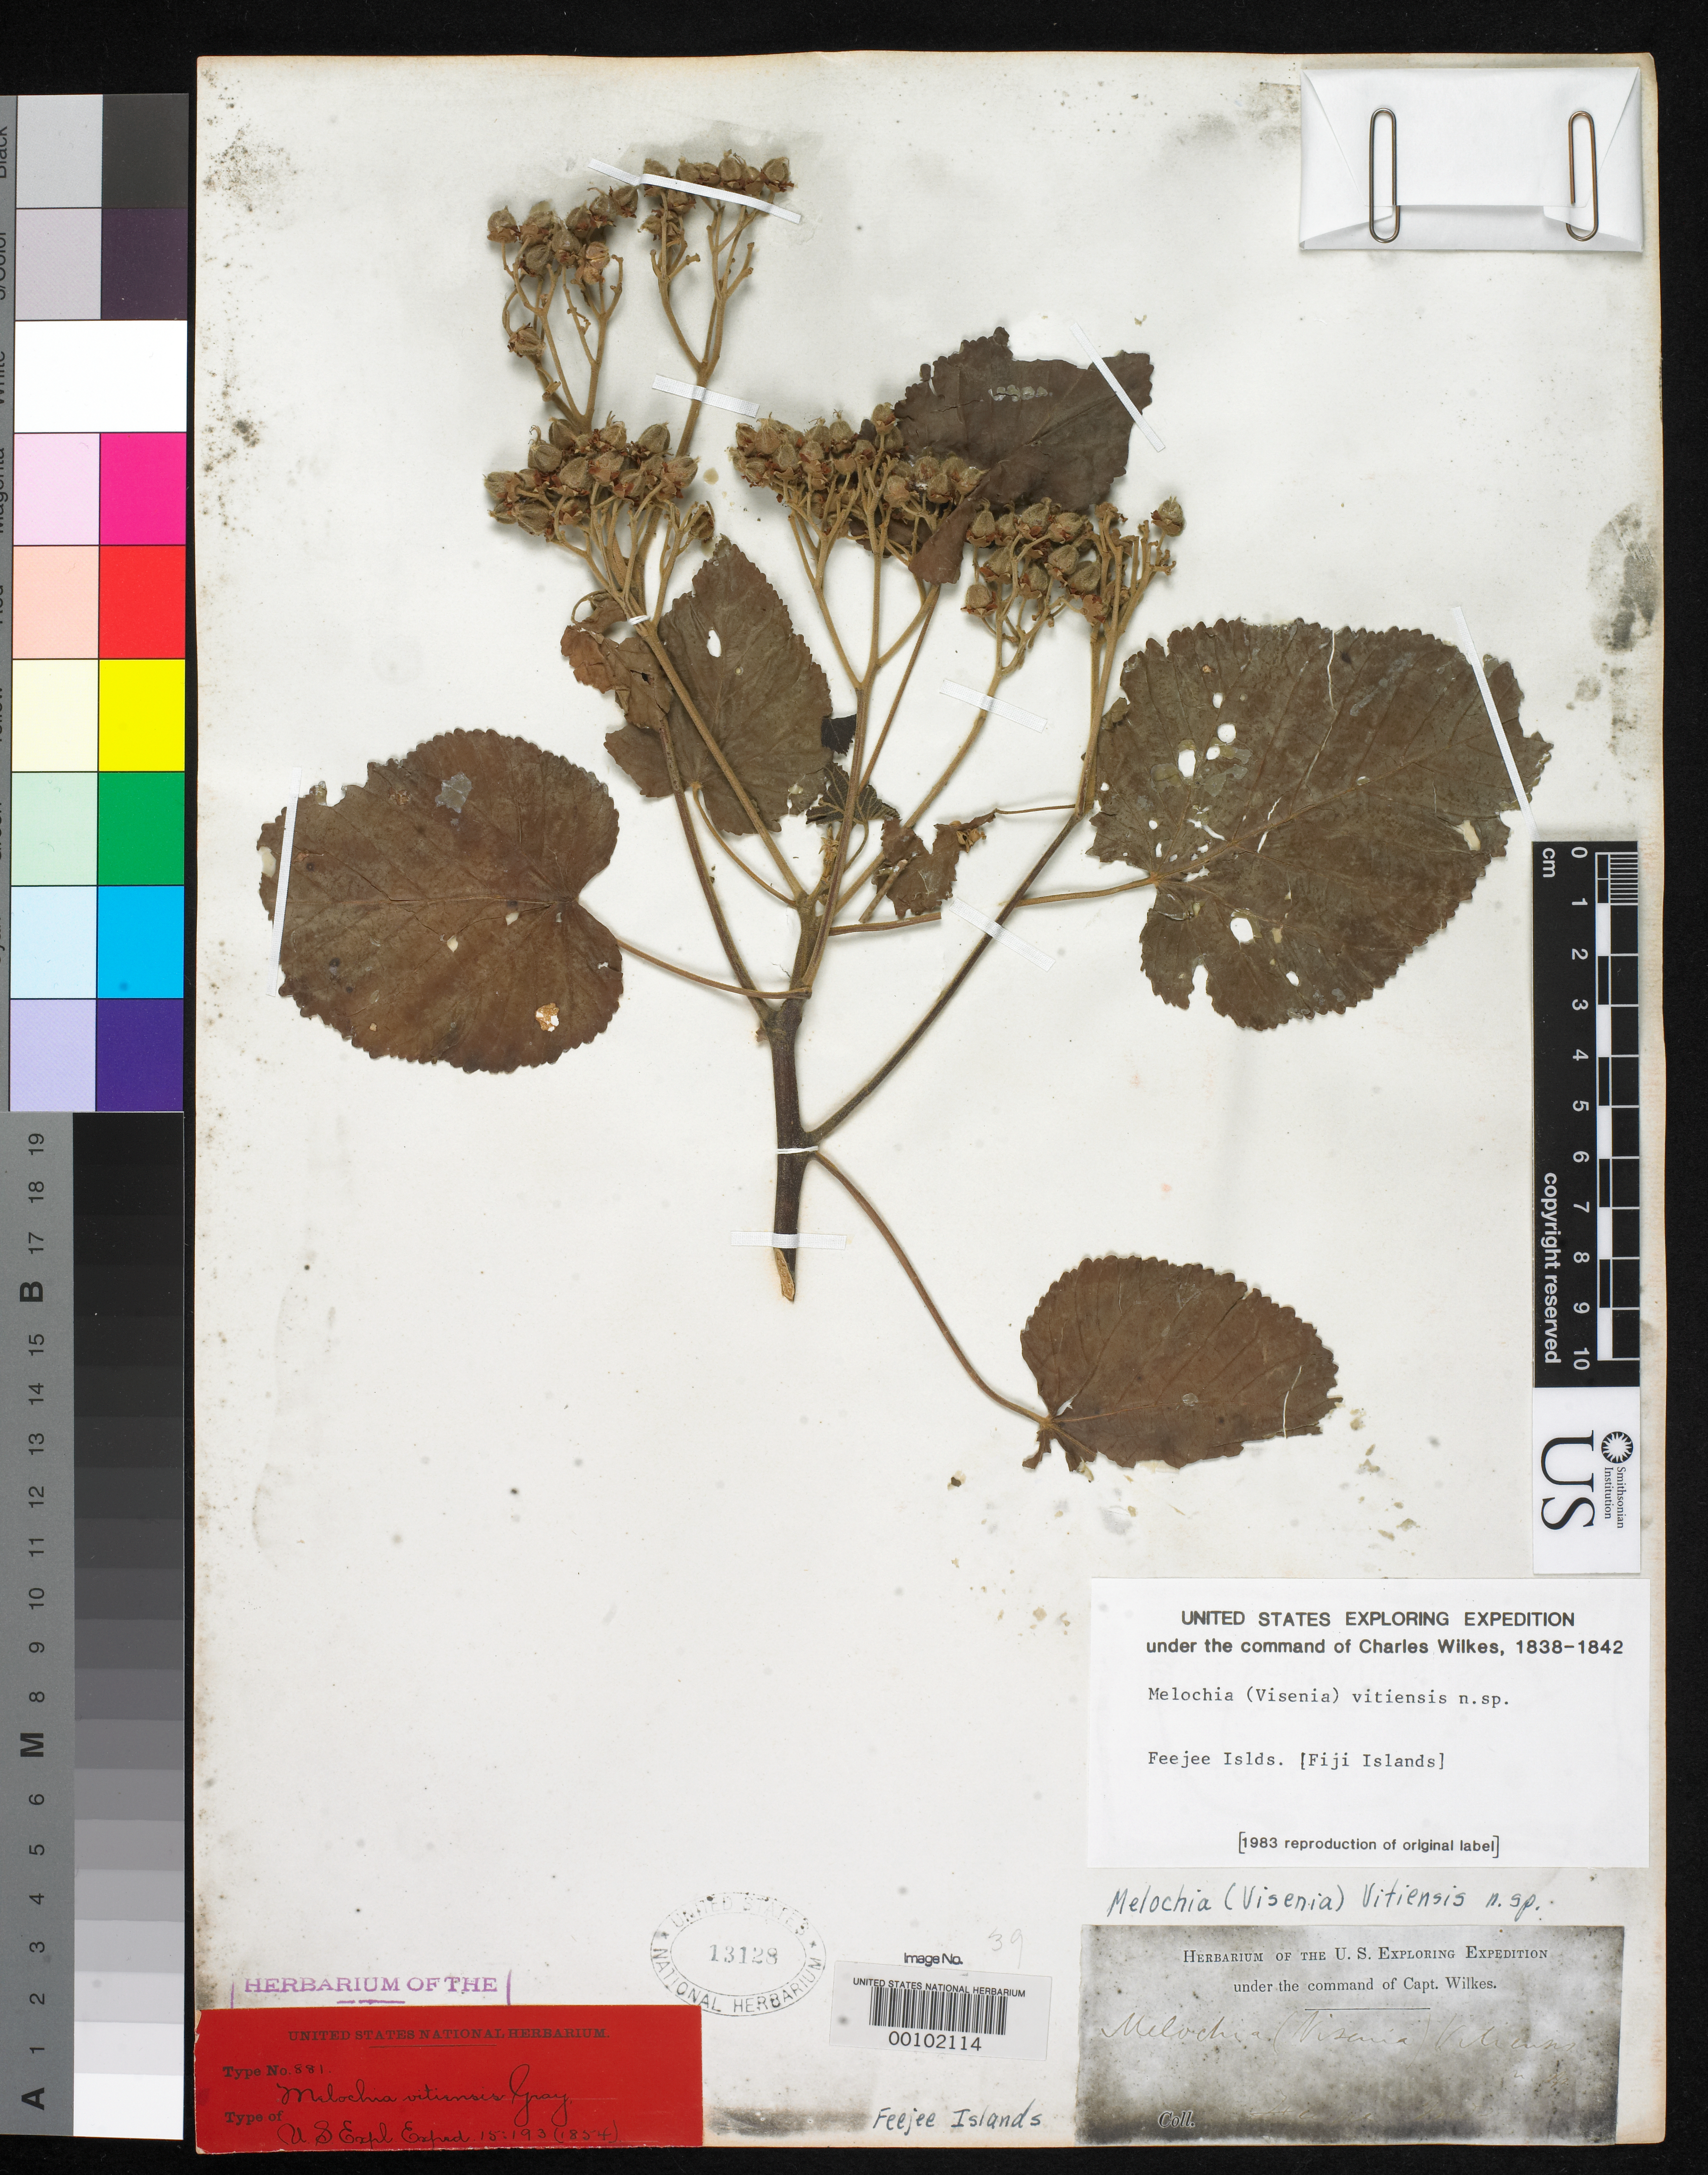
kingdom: Plantae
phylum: Tracheophyta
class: Magnoliopsida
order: Malvales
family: Malvaceae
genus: Melochia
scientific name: Melochia vitiensis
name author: A. Gray in Wilkes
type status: Type Collection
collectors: Wilkes Explor. Exped.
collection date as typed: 1838 to -- --- 1842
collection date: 1838/1842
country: Fiji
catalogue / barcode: US 13128